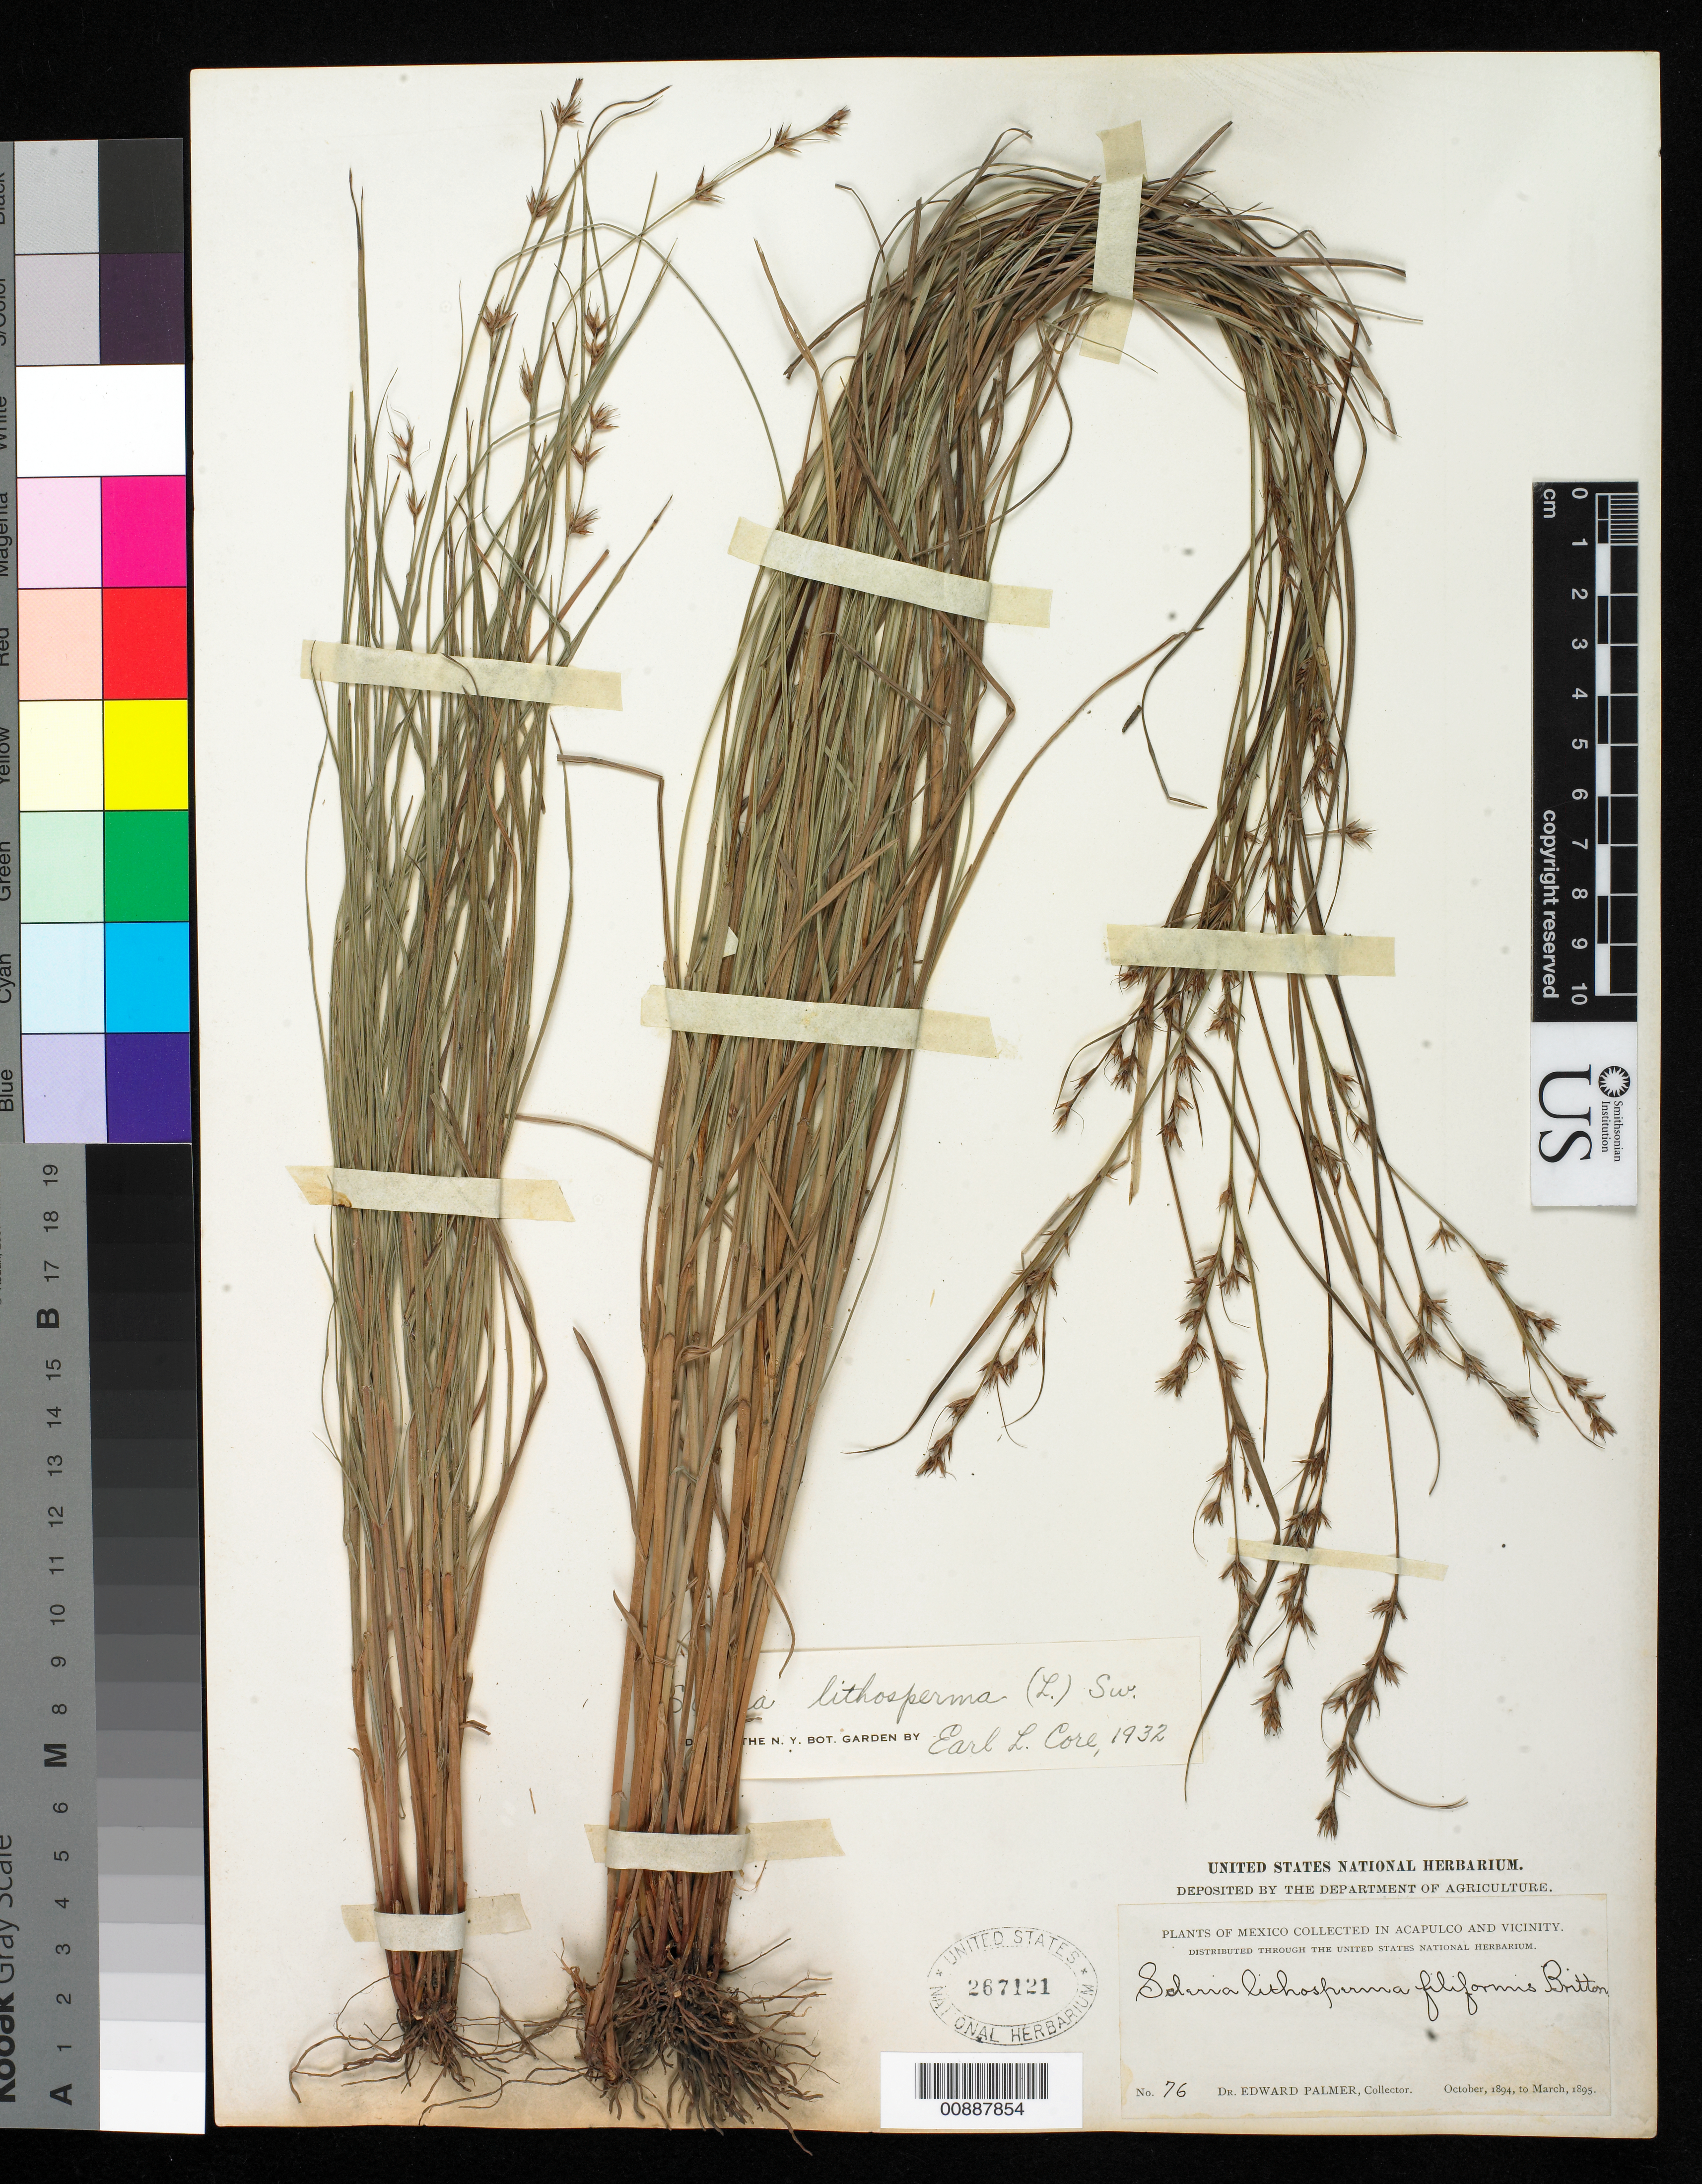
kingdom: Plantae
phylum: Tracheophyta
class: Liliopsida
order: Poales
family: Cyperaceae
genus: Scleria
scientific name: Scleria lithosperma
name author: (L.) Sw.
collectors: E. Palmer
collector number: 76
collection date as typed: Oct 1894 to -- Mar 1895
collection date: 1894-10/1895-03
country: Mexico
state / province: Guerrero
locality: Acapulco, Guerrero and vicinity.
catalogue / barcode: US 267121